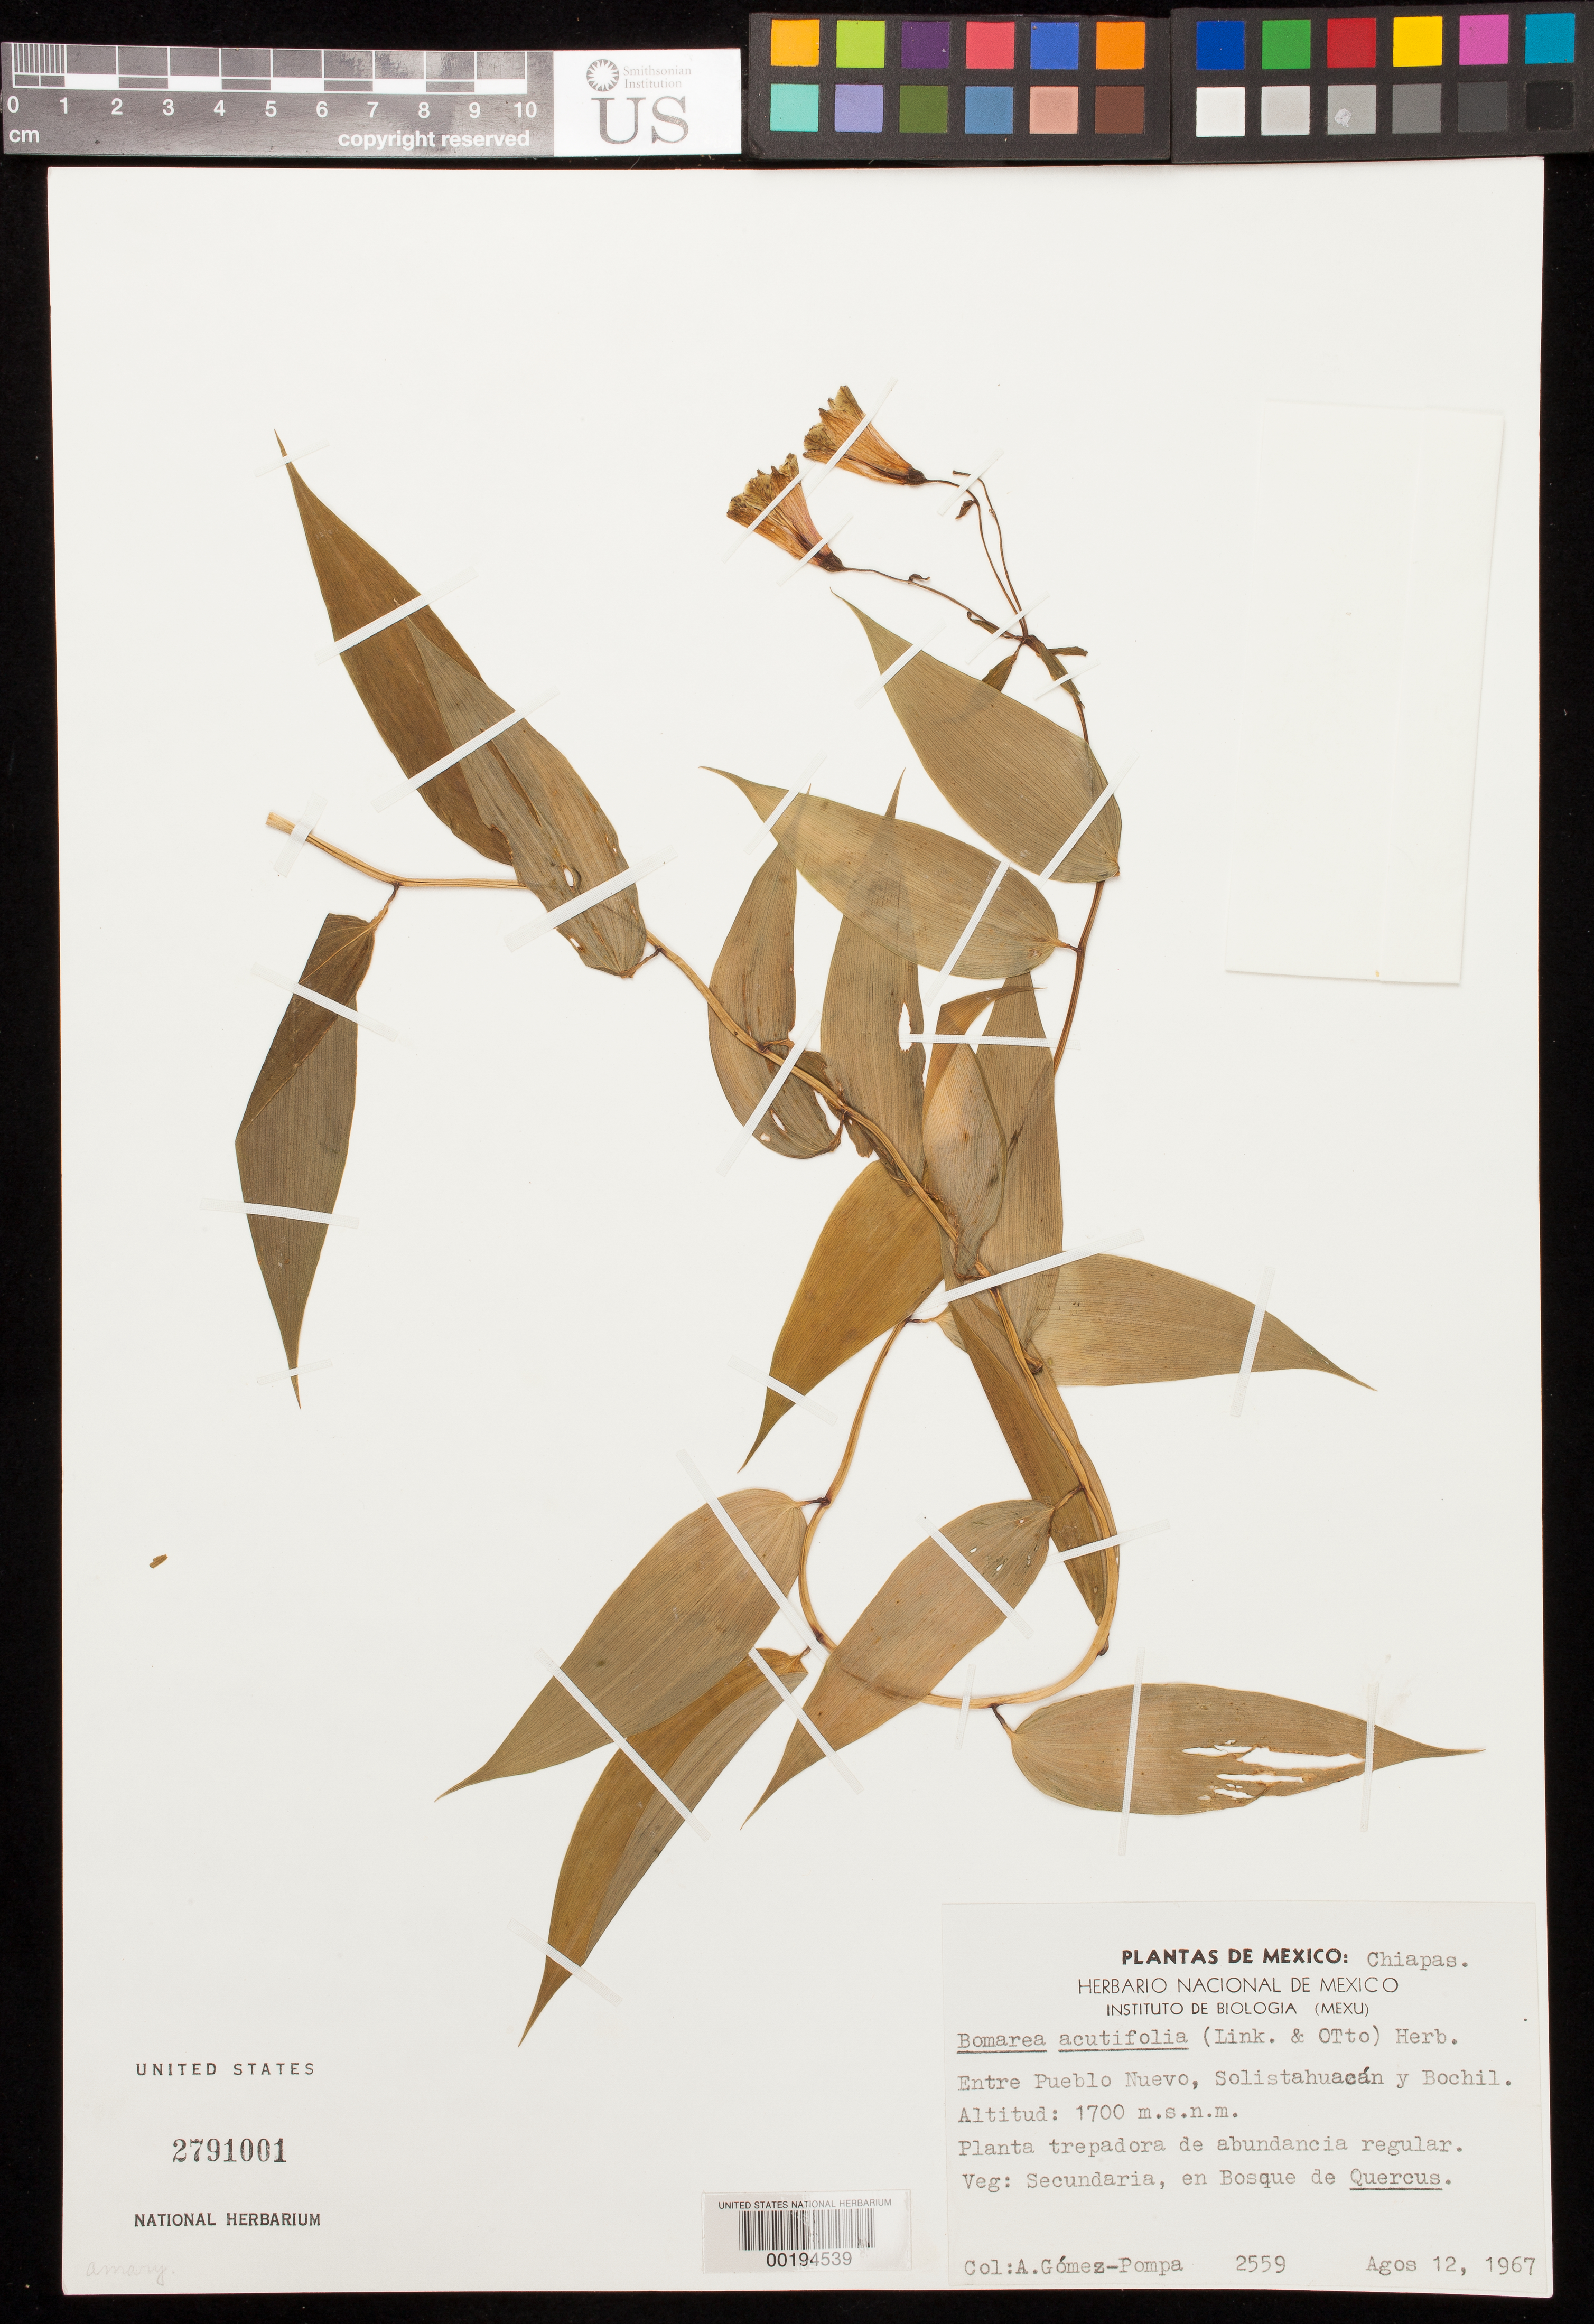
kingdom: Plantae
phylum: Tracheophyta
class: Liliopsida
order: Liliales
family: Alstroemeriaceae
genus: Bomarea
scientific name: Bomarea acutifolia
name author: (Link & Otto) Herb.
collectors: A. Gómez Pompa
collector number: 2559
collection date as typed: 12 Aug 1967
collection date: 1967-08-12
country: Mexico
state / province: Chiapas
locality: Between Pueblo Nuevo Solistahuacán and Bochil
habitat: Secondary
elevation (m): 1700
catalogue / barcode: US 2791001